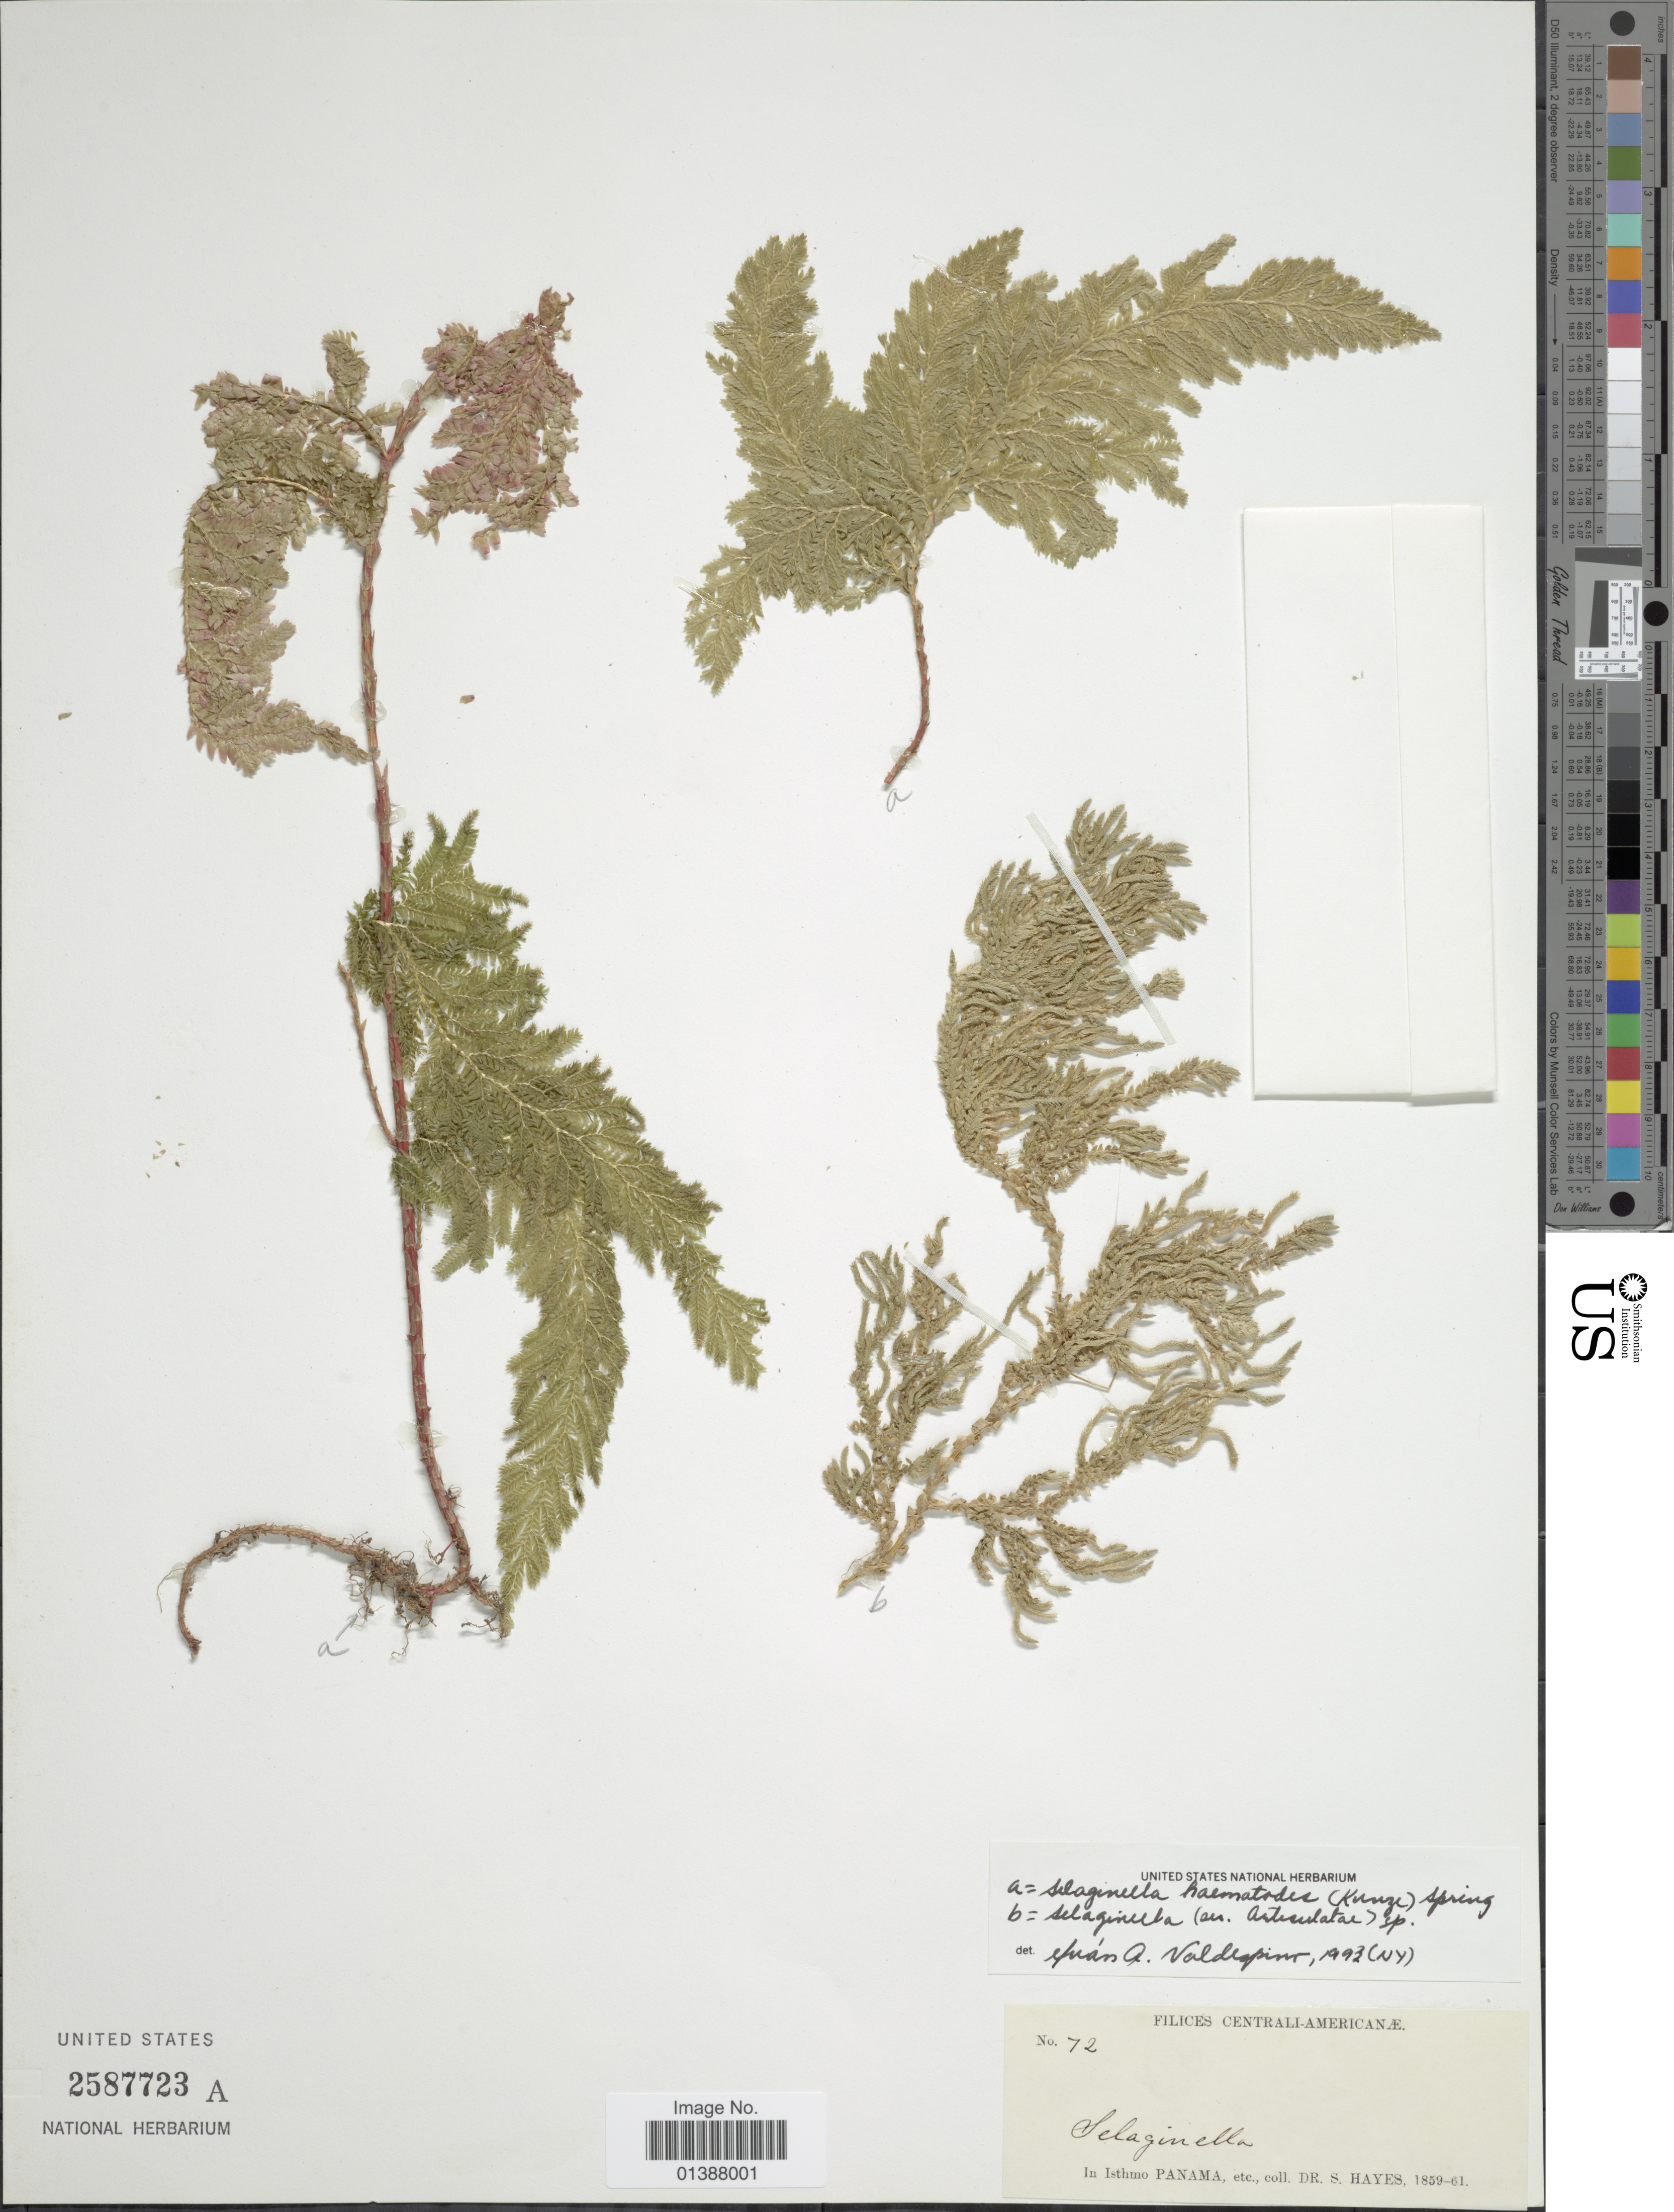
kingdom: Plantae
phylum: Tracheophyta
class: Lycopodiopsida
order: Selaginellales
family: Selaginellaceae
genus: Selaginella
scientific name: Selaginella haematodes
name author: (Kunze) Spring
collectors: S. Hayes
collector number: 72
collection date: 1859/1861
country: Panama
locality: In Isthmo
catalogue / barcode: US 2587723A